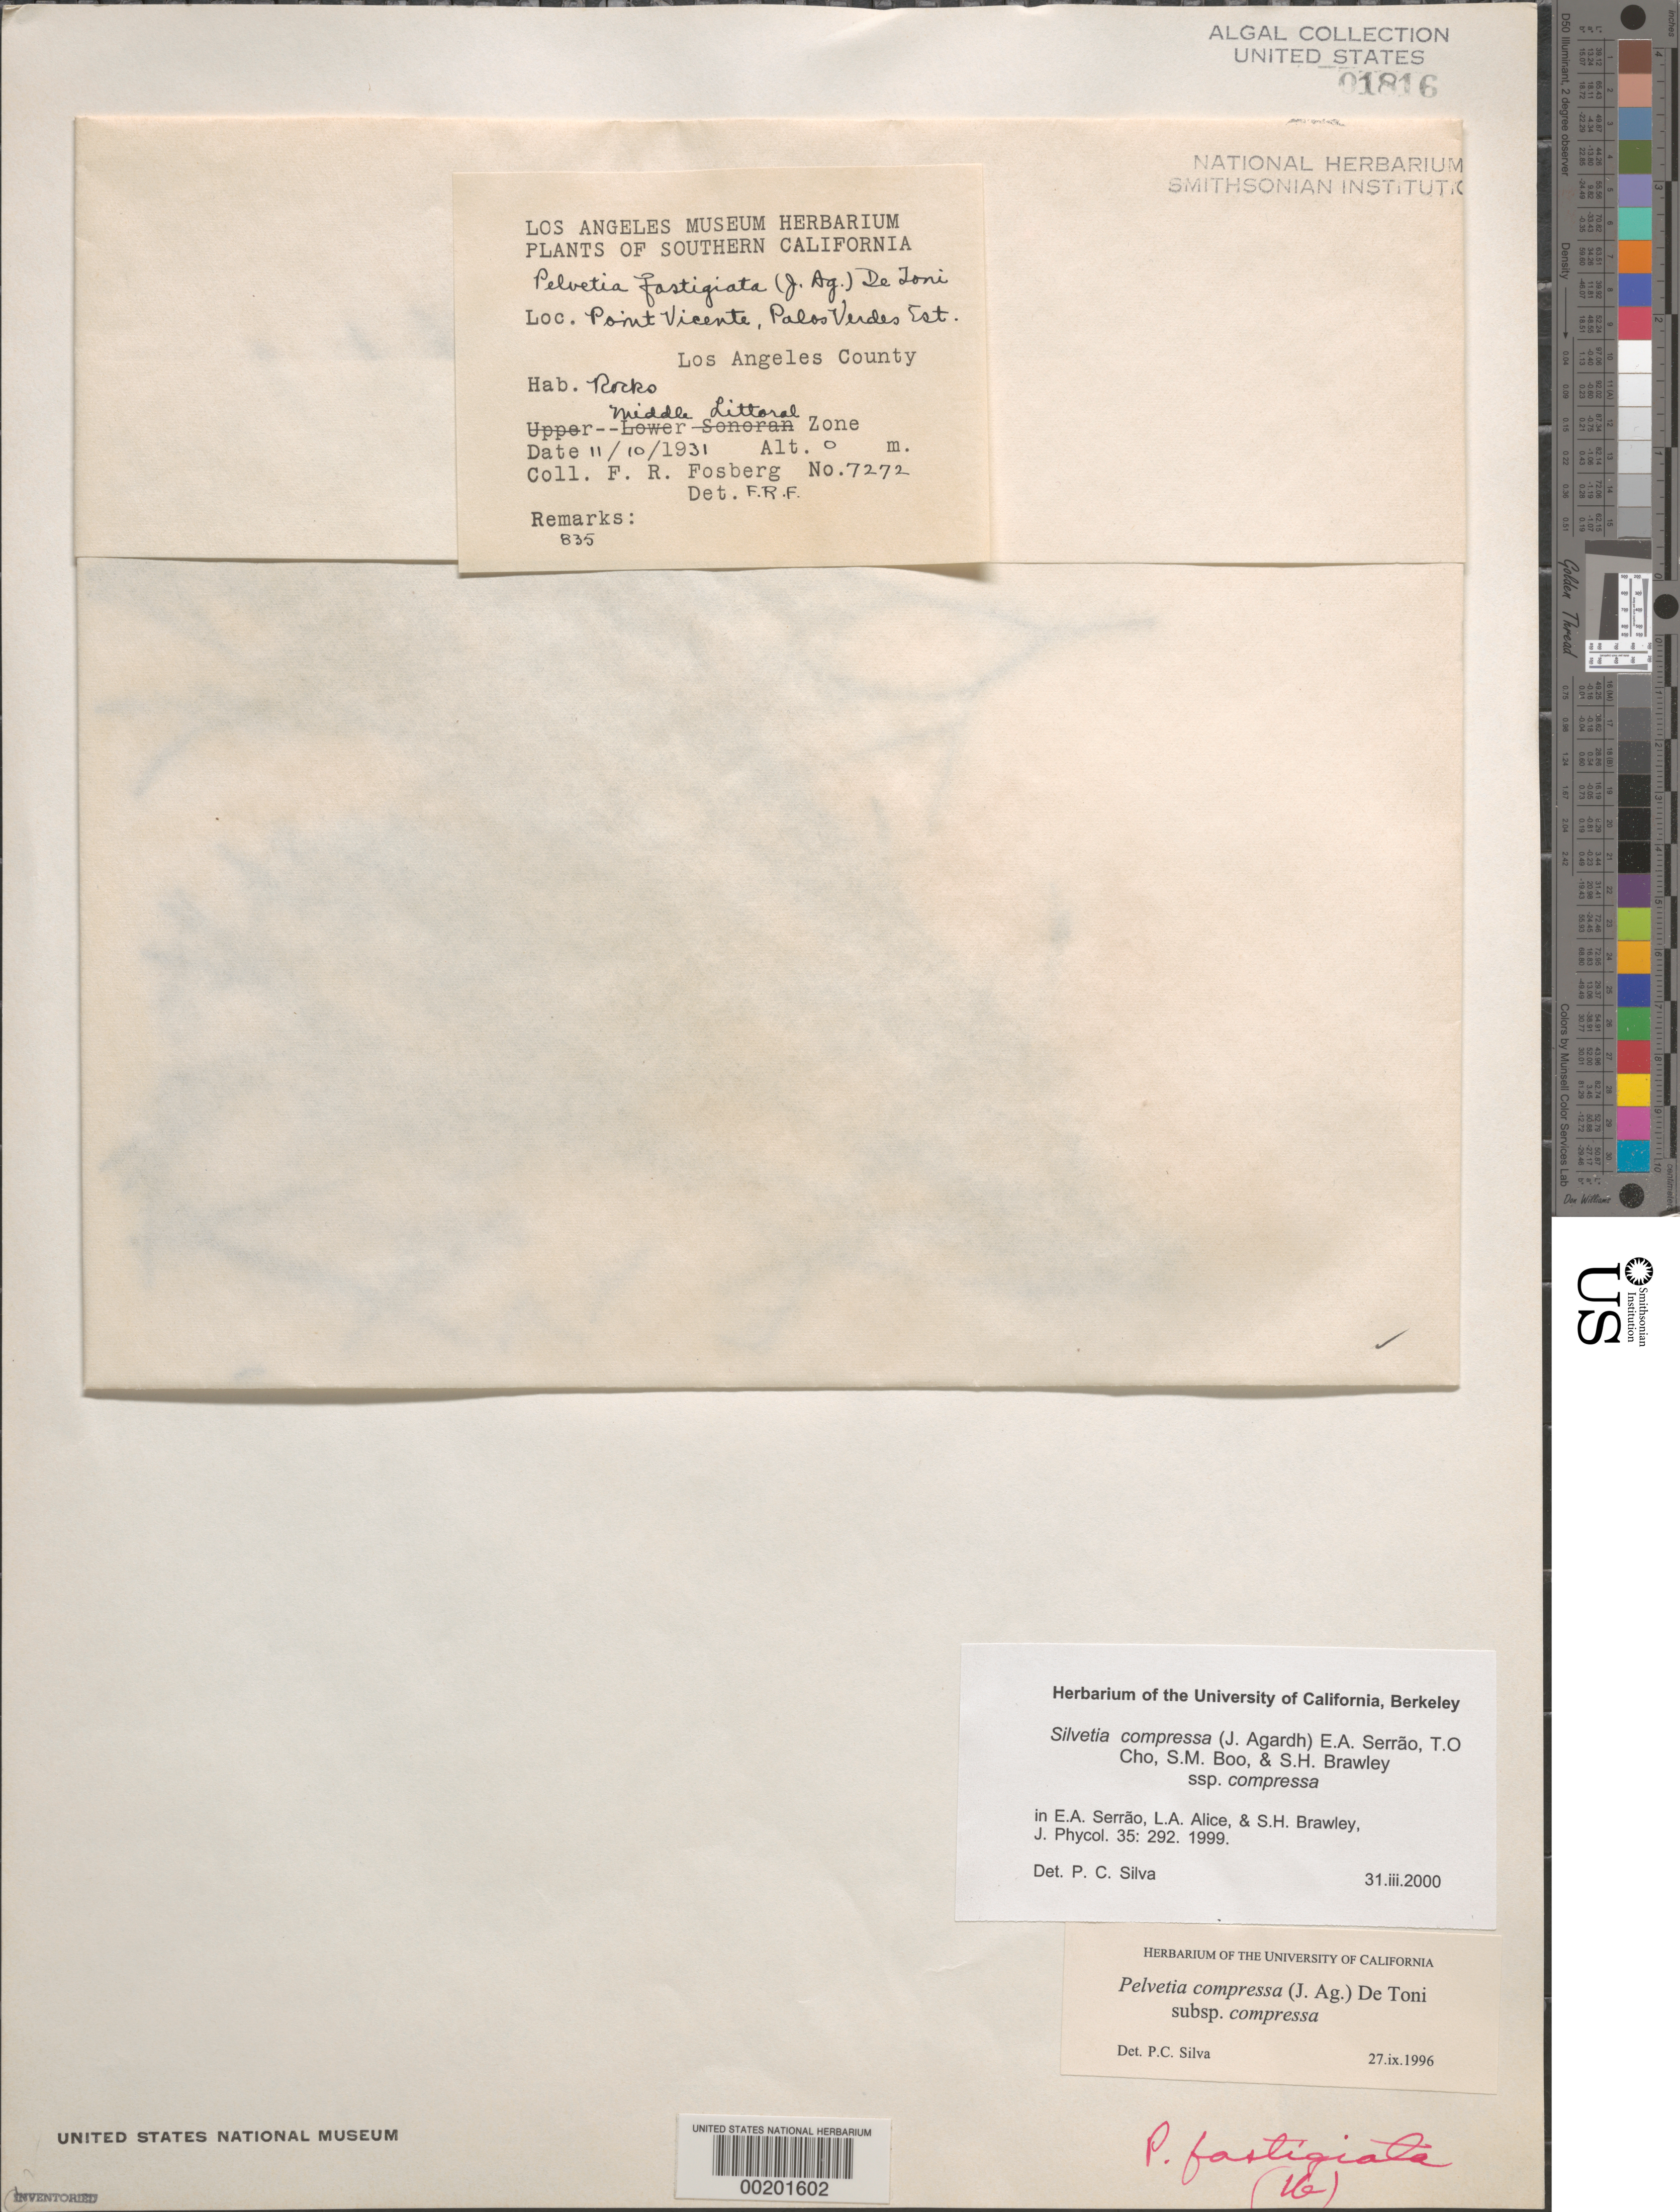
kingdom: Chromista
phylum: Ochrophyta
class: Phaeophyceae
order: Fucales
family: Fucaceae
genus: Silvetia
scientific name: Silvetia compressa subsp. compressa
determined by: Silva, P. C.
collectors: F. R. Fosberg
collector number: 7272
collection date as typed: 10 Nov 1931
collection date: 1931-11-10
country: United States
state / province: California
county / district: Los Angeles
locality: Point Vicente, Palos Verdes Estates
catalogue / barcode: US 1816